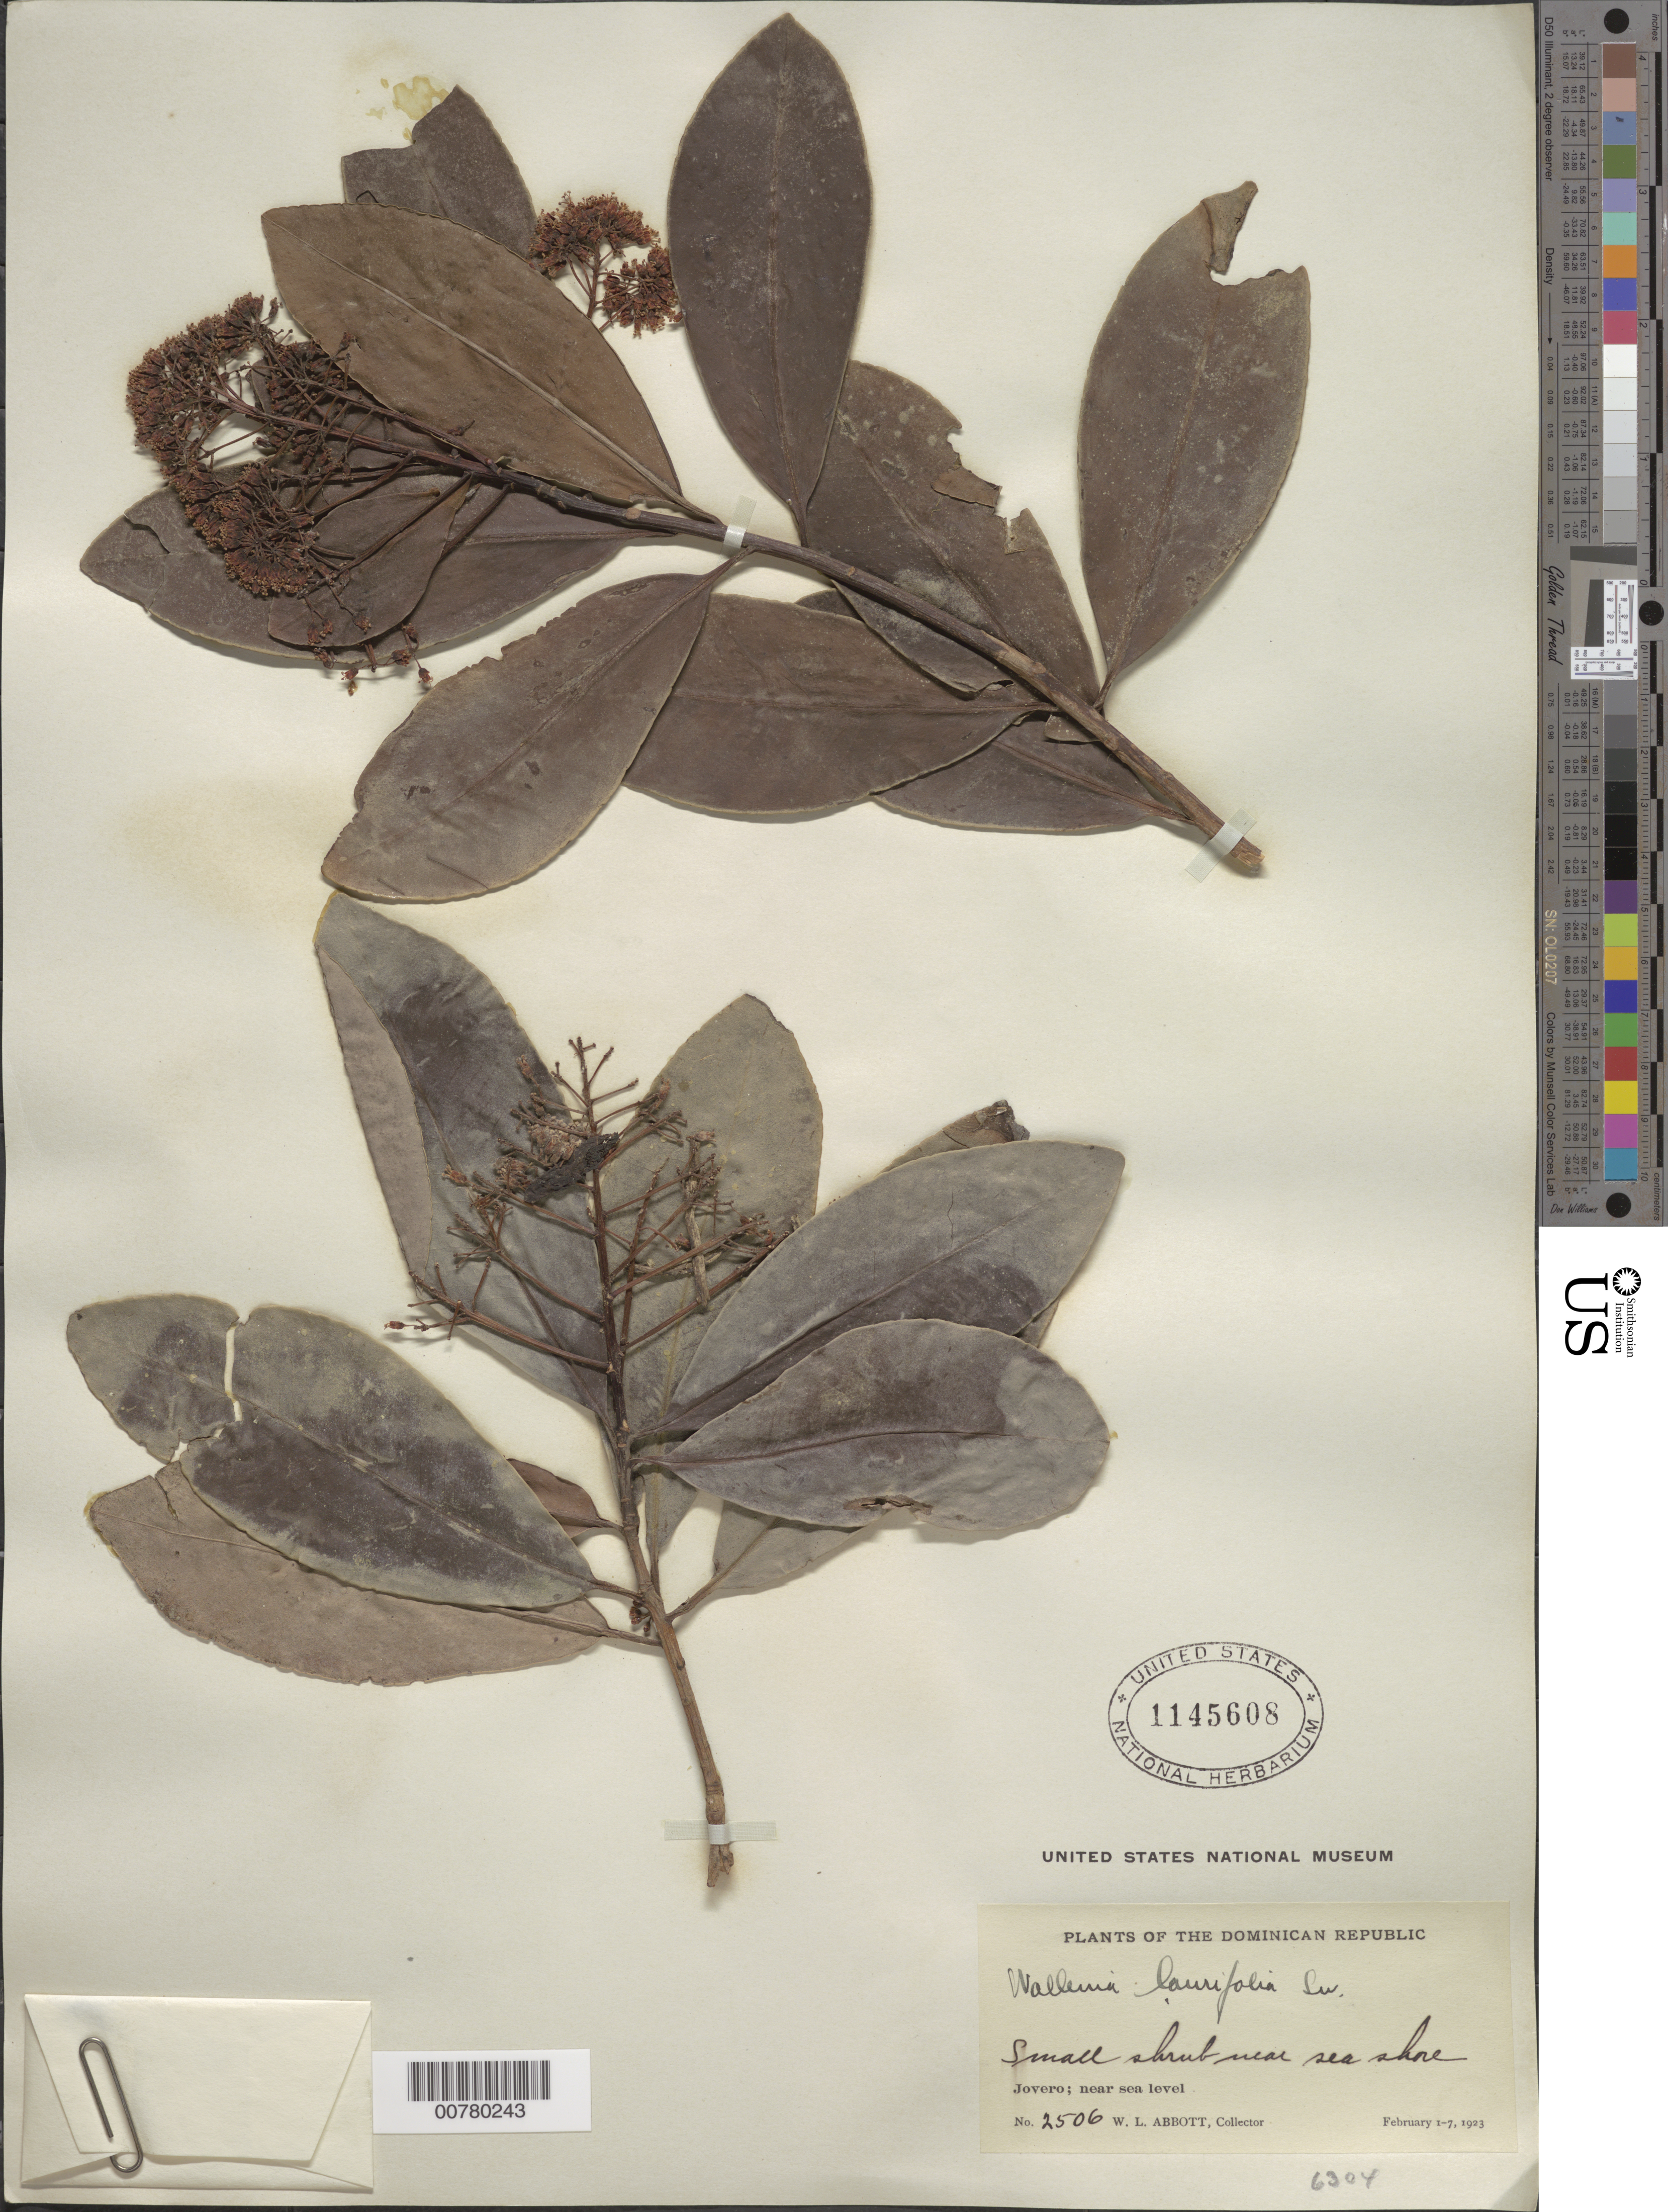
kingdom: Plantae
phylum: Tracheophyta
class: Magnoliopsida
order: Ericales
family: Primulaceae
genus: Wallenia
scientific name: Wallenia laurifolia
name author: Sw.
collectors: W. L. Abbott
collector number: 2506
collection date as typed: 01 Feb 1923 to 07 Feb 1923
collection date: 1923-02-01/1923-02-07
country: Dominican Republic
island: Hispaniola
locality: Jovero.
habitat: Near sea shore.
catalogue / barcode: US 1145608